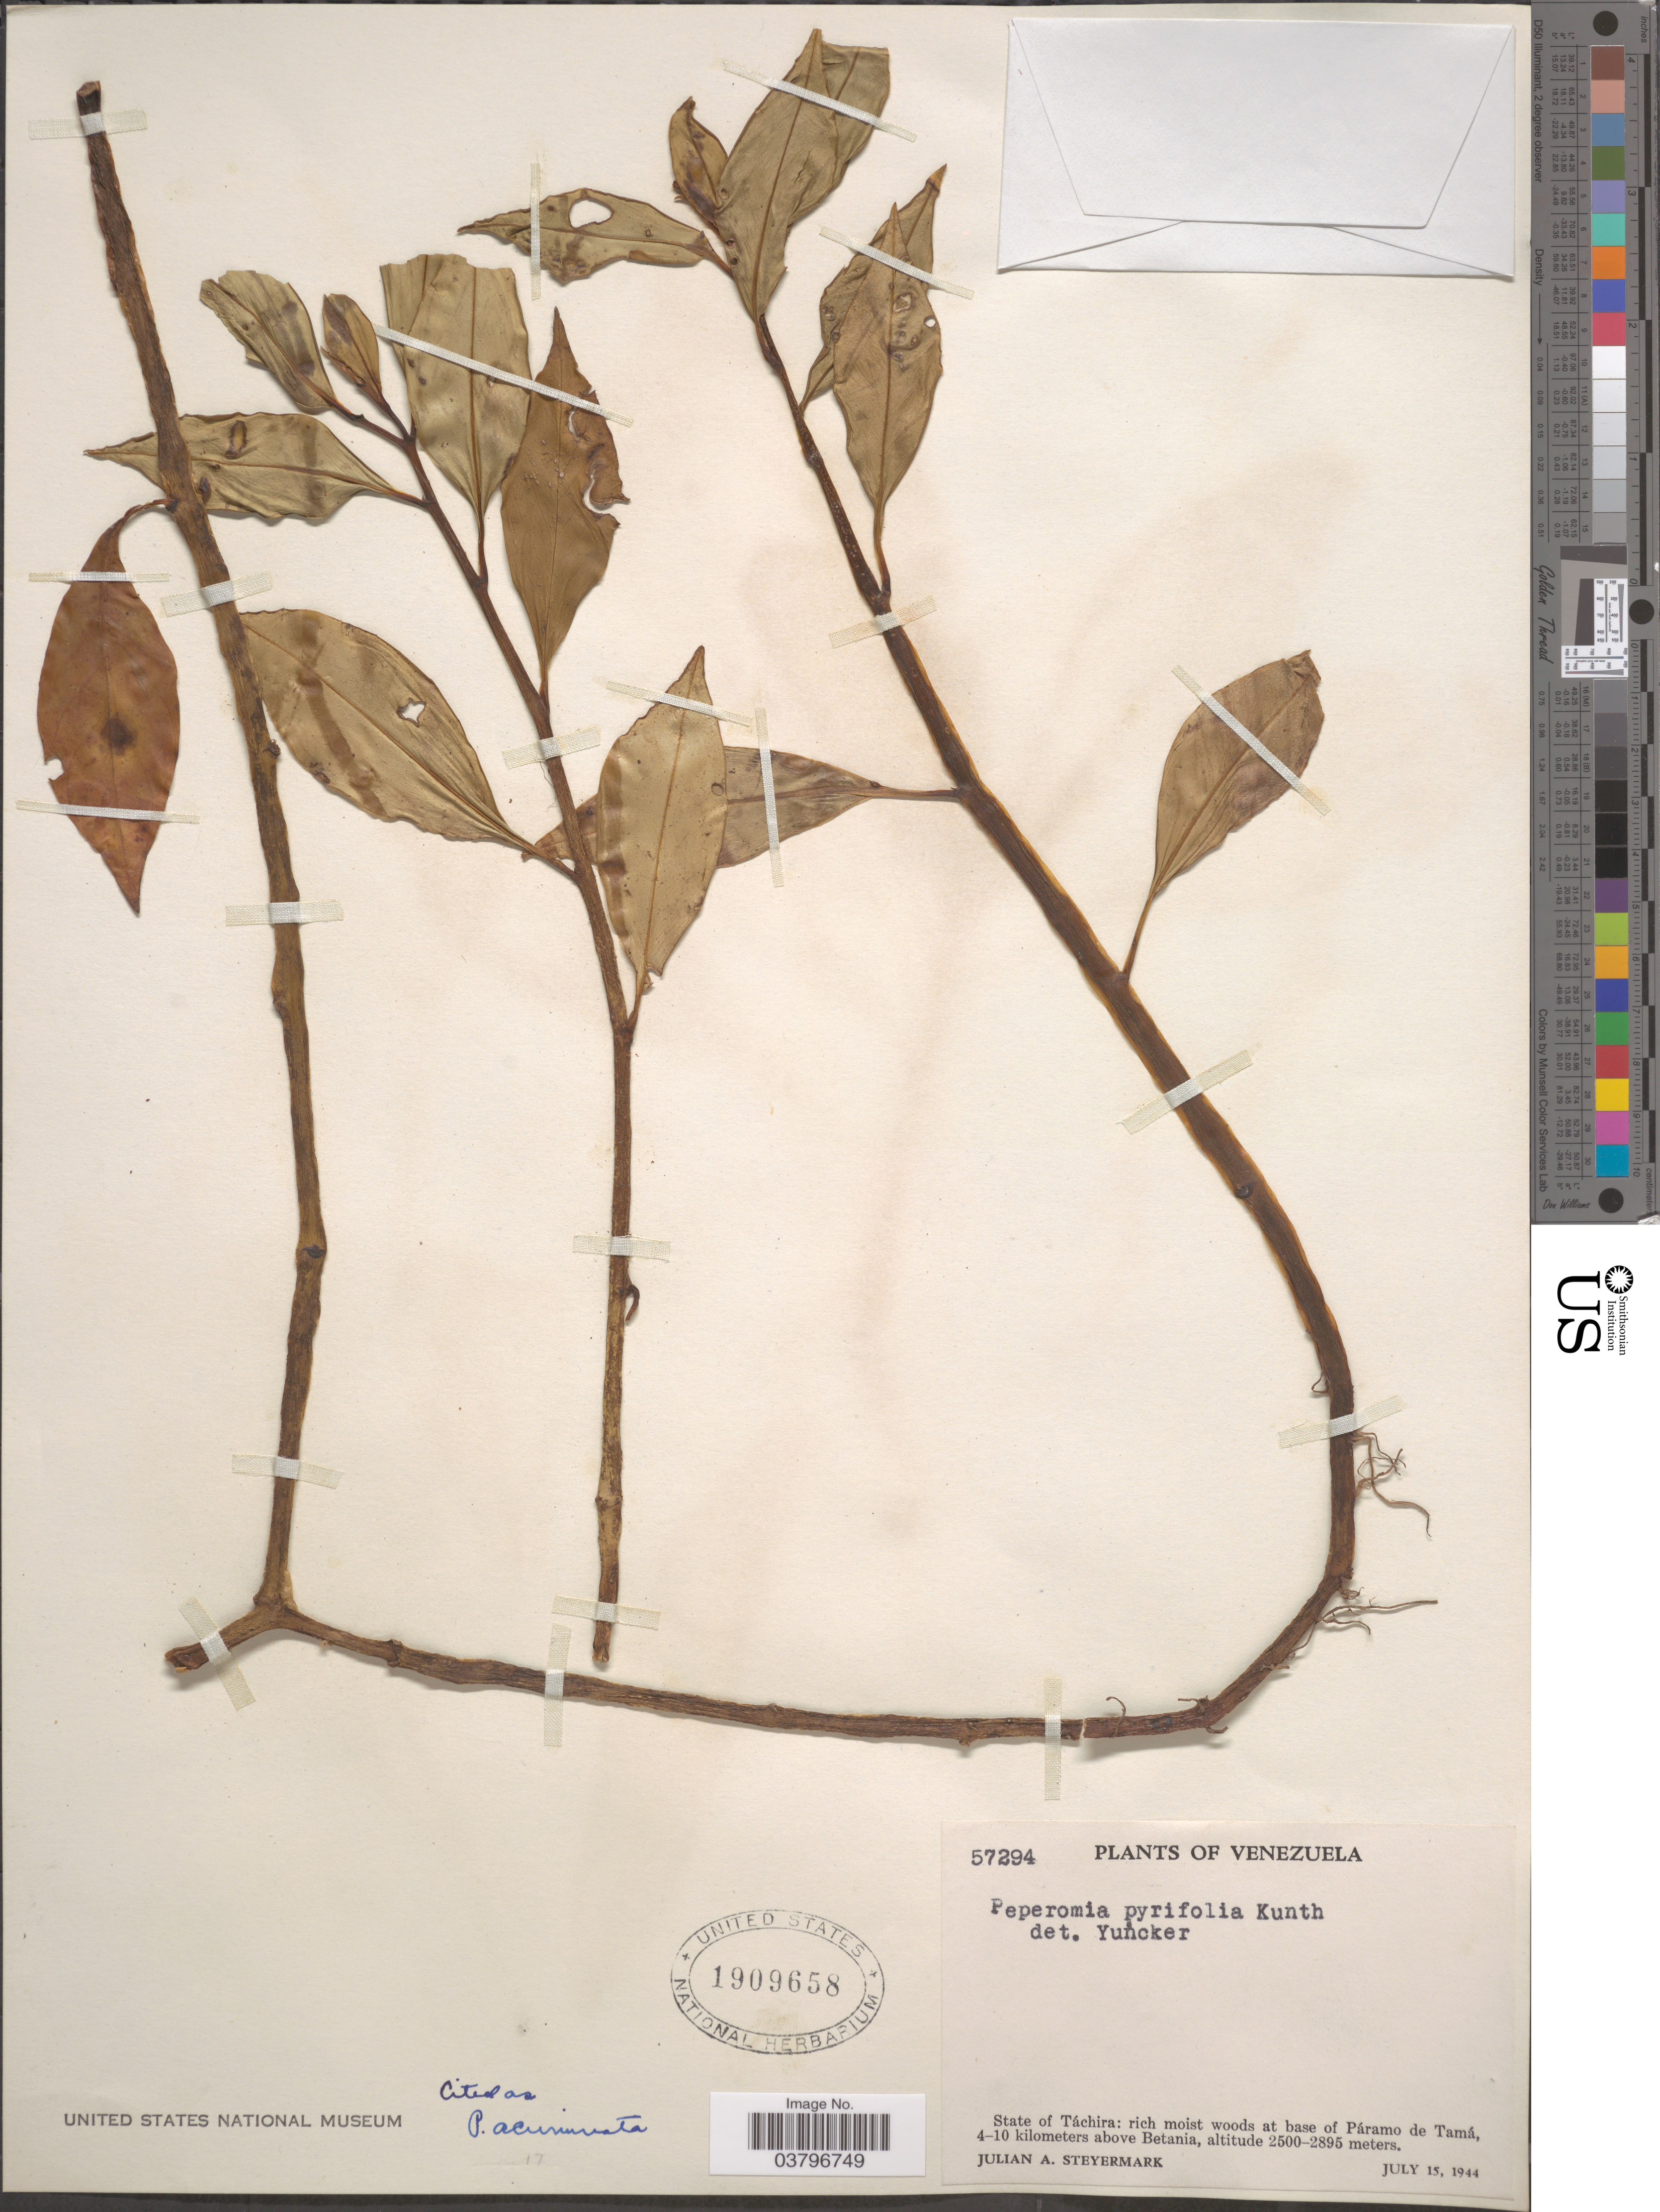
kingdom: Plantae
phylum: Tracheophyta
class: Magnoliopsida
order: Piperales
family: Piperaceae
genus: Peperomia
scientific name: Peperomia acuminata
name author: Ruiz & Pav.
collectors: J. Steyermark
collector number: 57294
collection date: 1944-07-15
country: Venezuela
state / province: Tachira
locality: Base of Páramo de Tamá, 4-10 kilometers above Betania.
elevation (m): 2500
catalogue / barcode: US 1909658